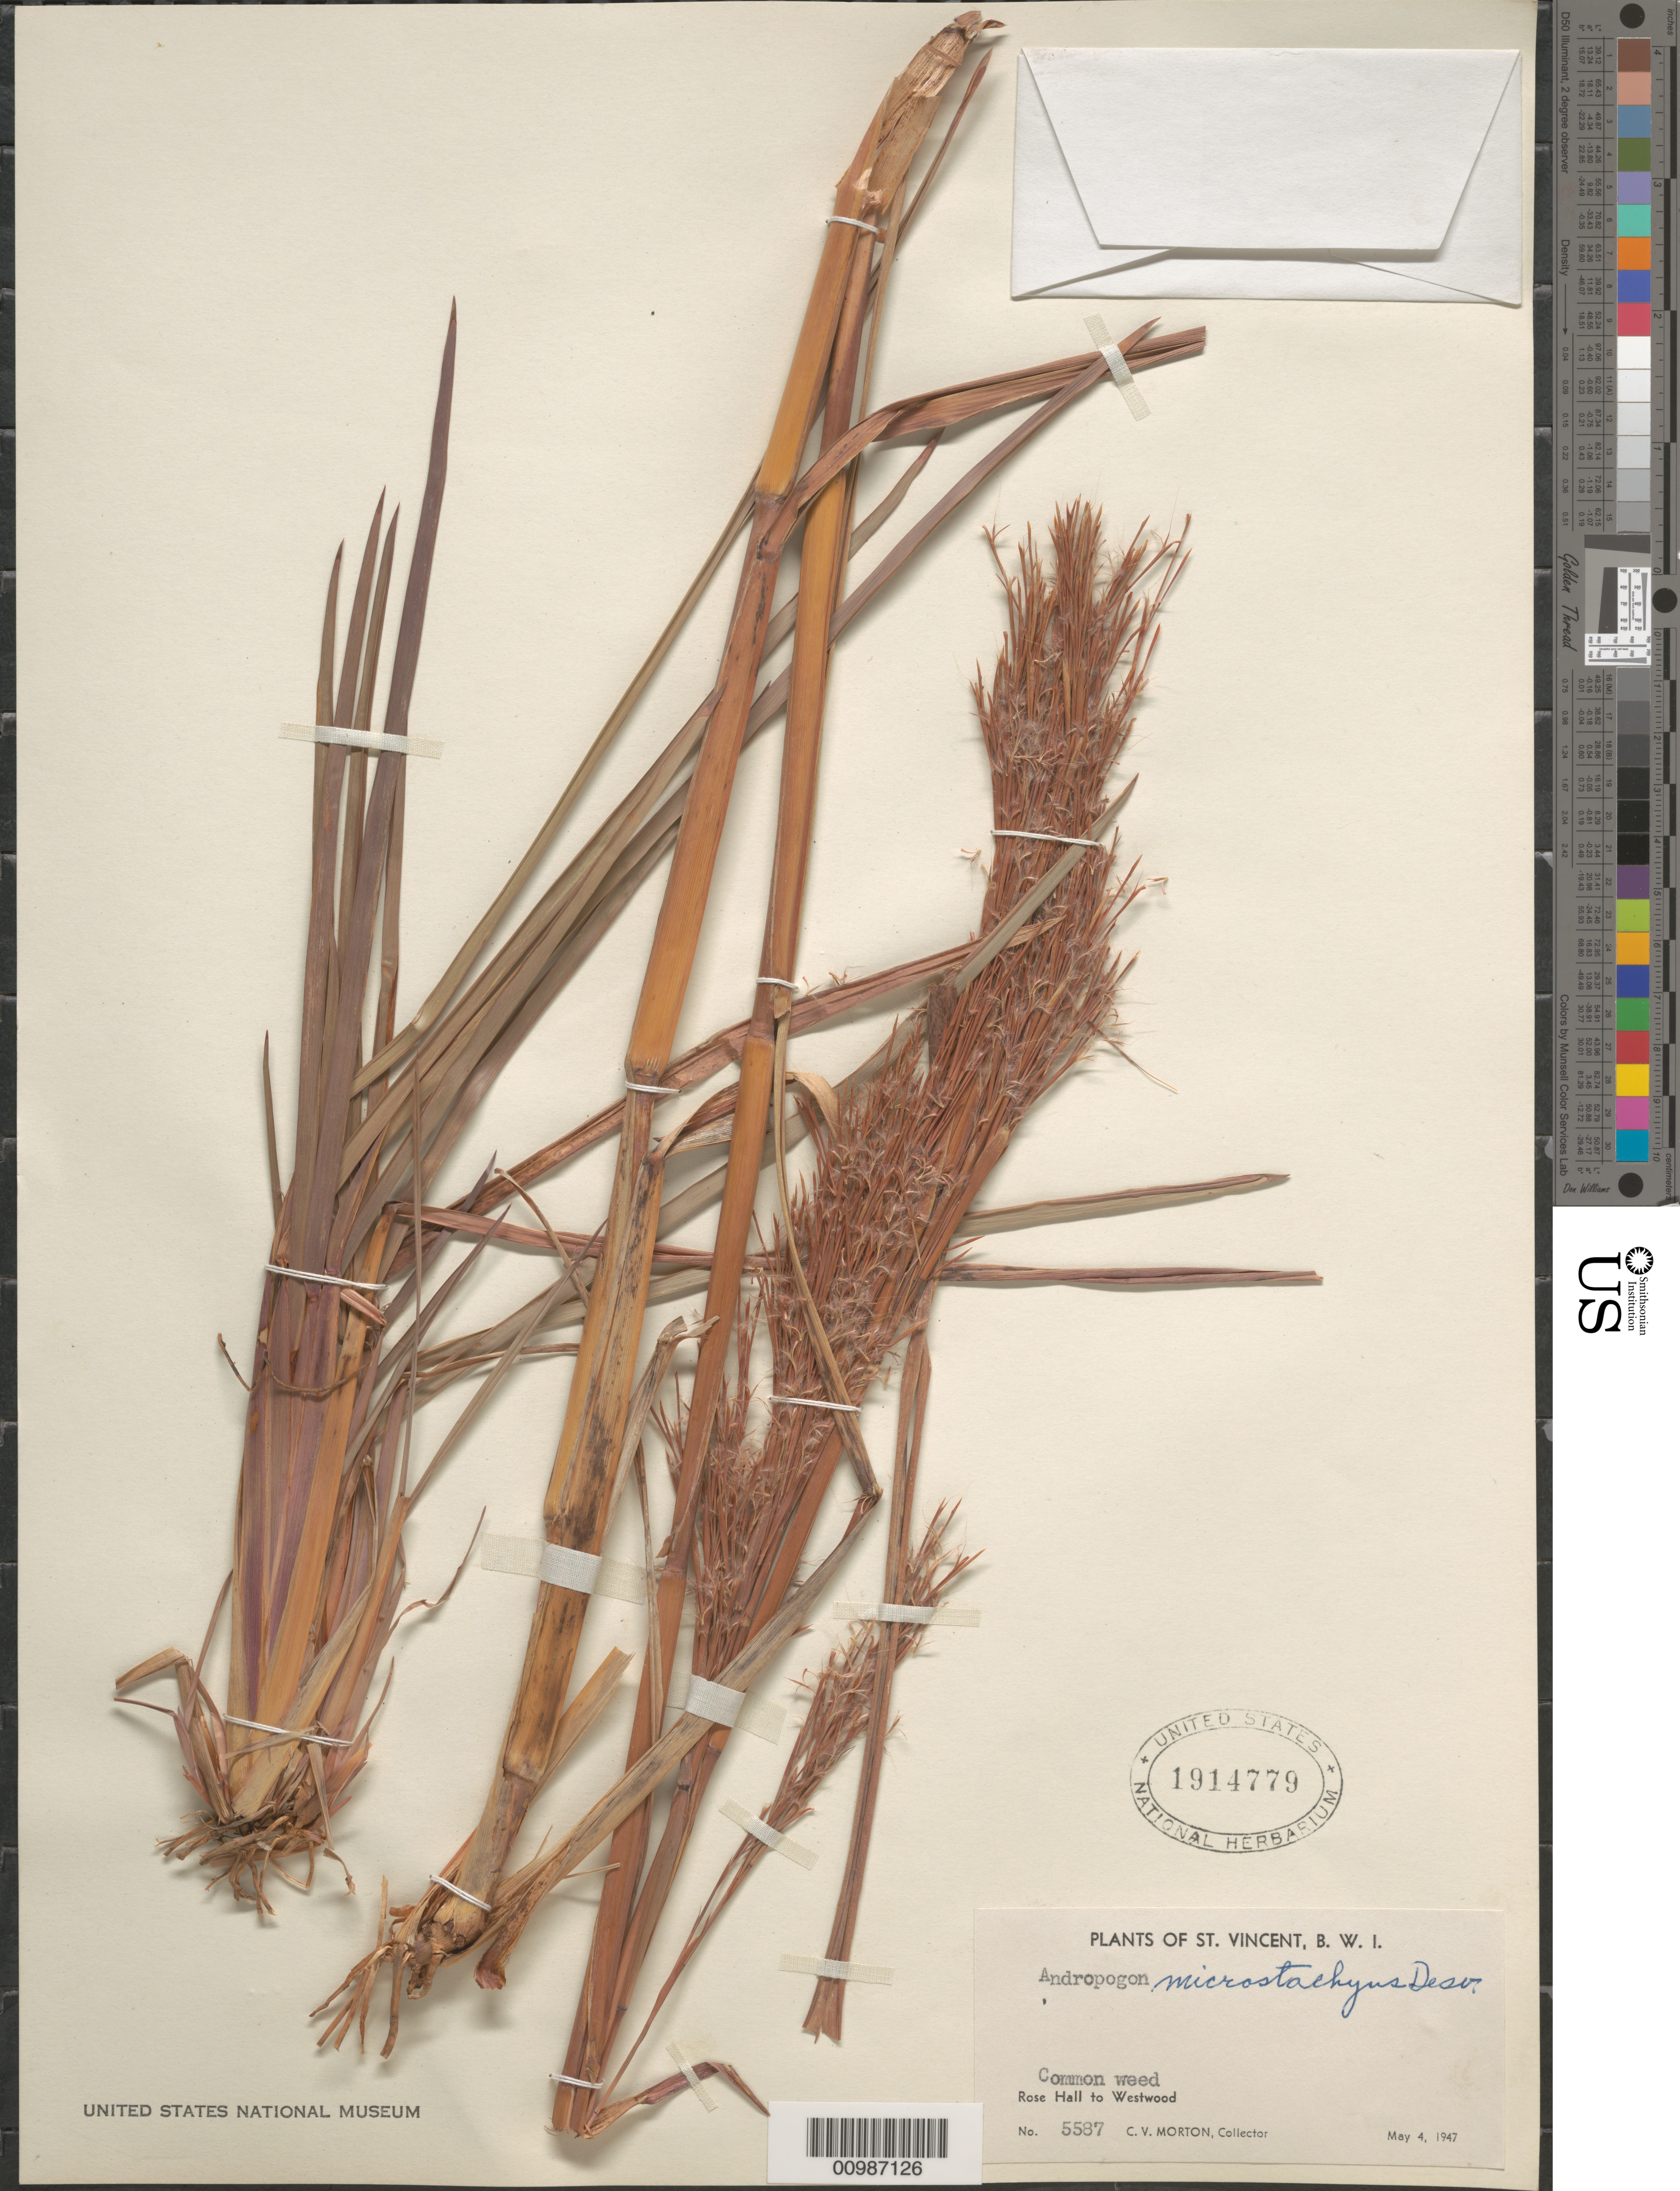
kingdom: Plantae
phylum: Tracheophyta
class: Liliopsida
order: Poales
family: Poaceae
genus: Andropogon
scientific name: Andropogon microstachyus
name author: Desv. ex Ham.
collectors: C. V. Morton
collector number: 5587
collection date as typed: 04 May 1947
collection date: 1947-05-04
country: St. Vincent - Grenadines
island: St. Vincent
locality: Rose Hall to Westwood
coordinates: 0 N, 0 E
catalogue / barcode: US 1914779